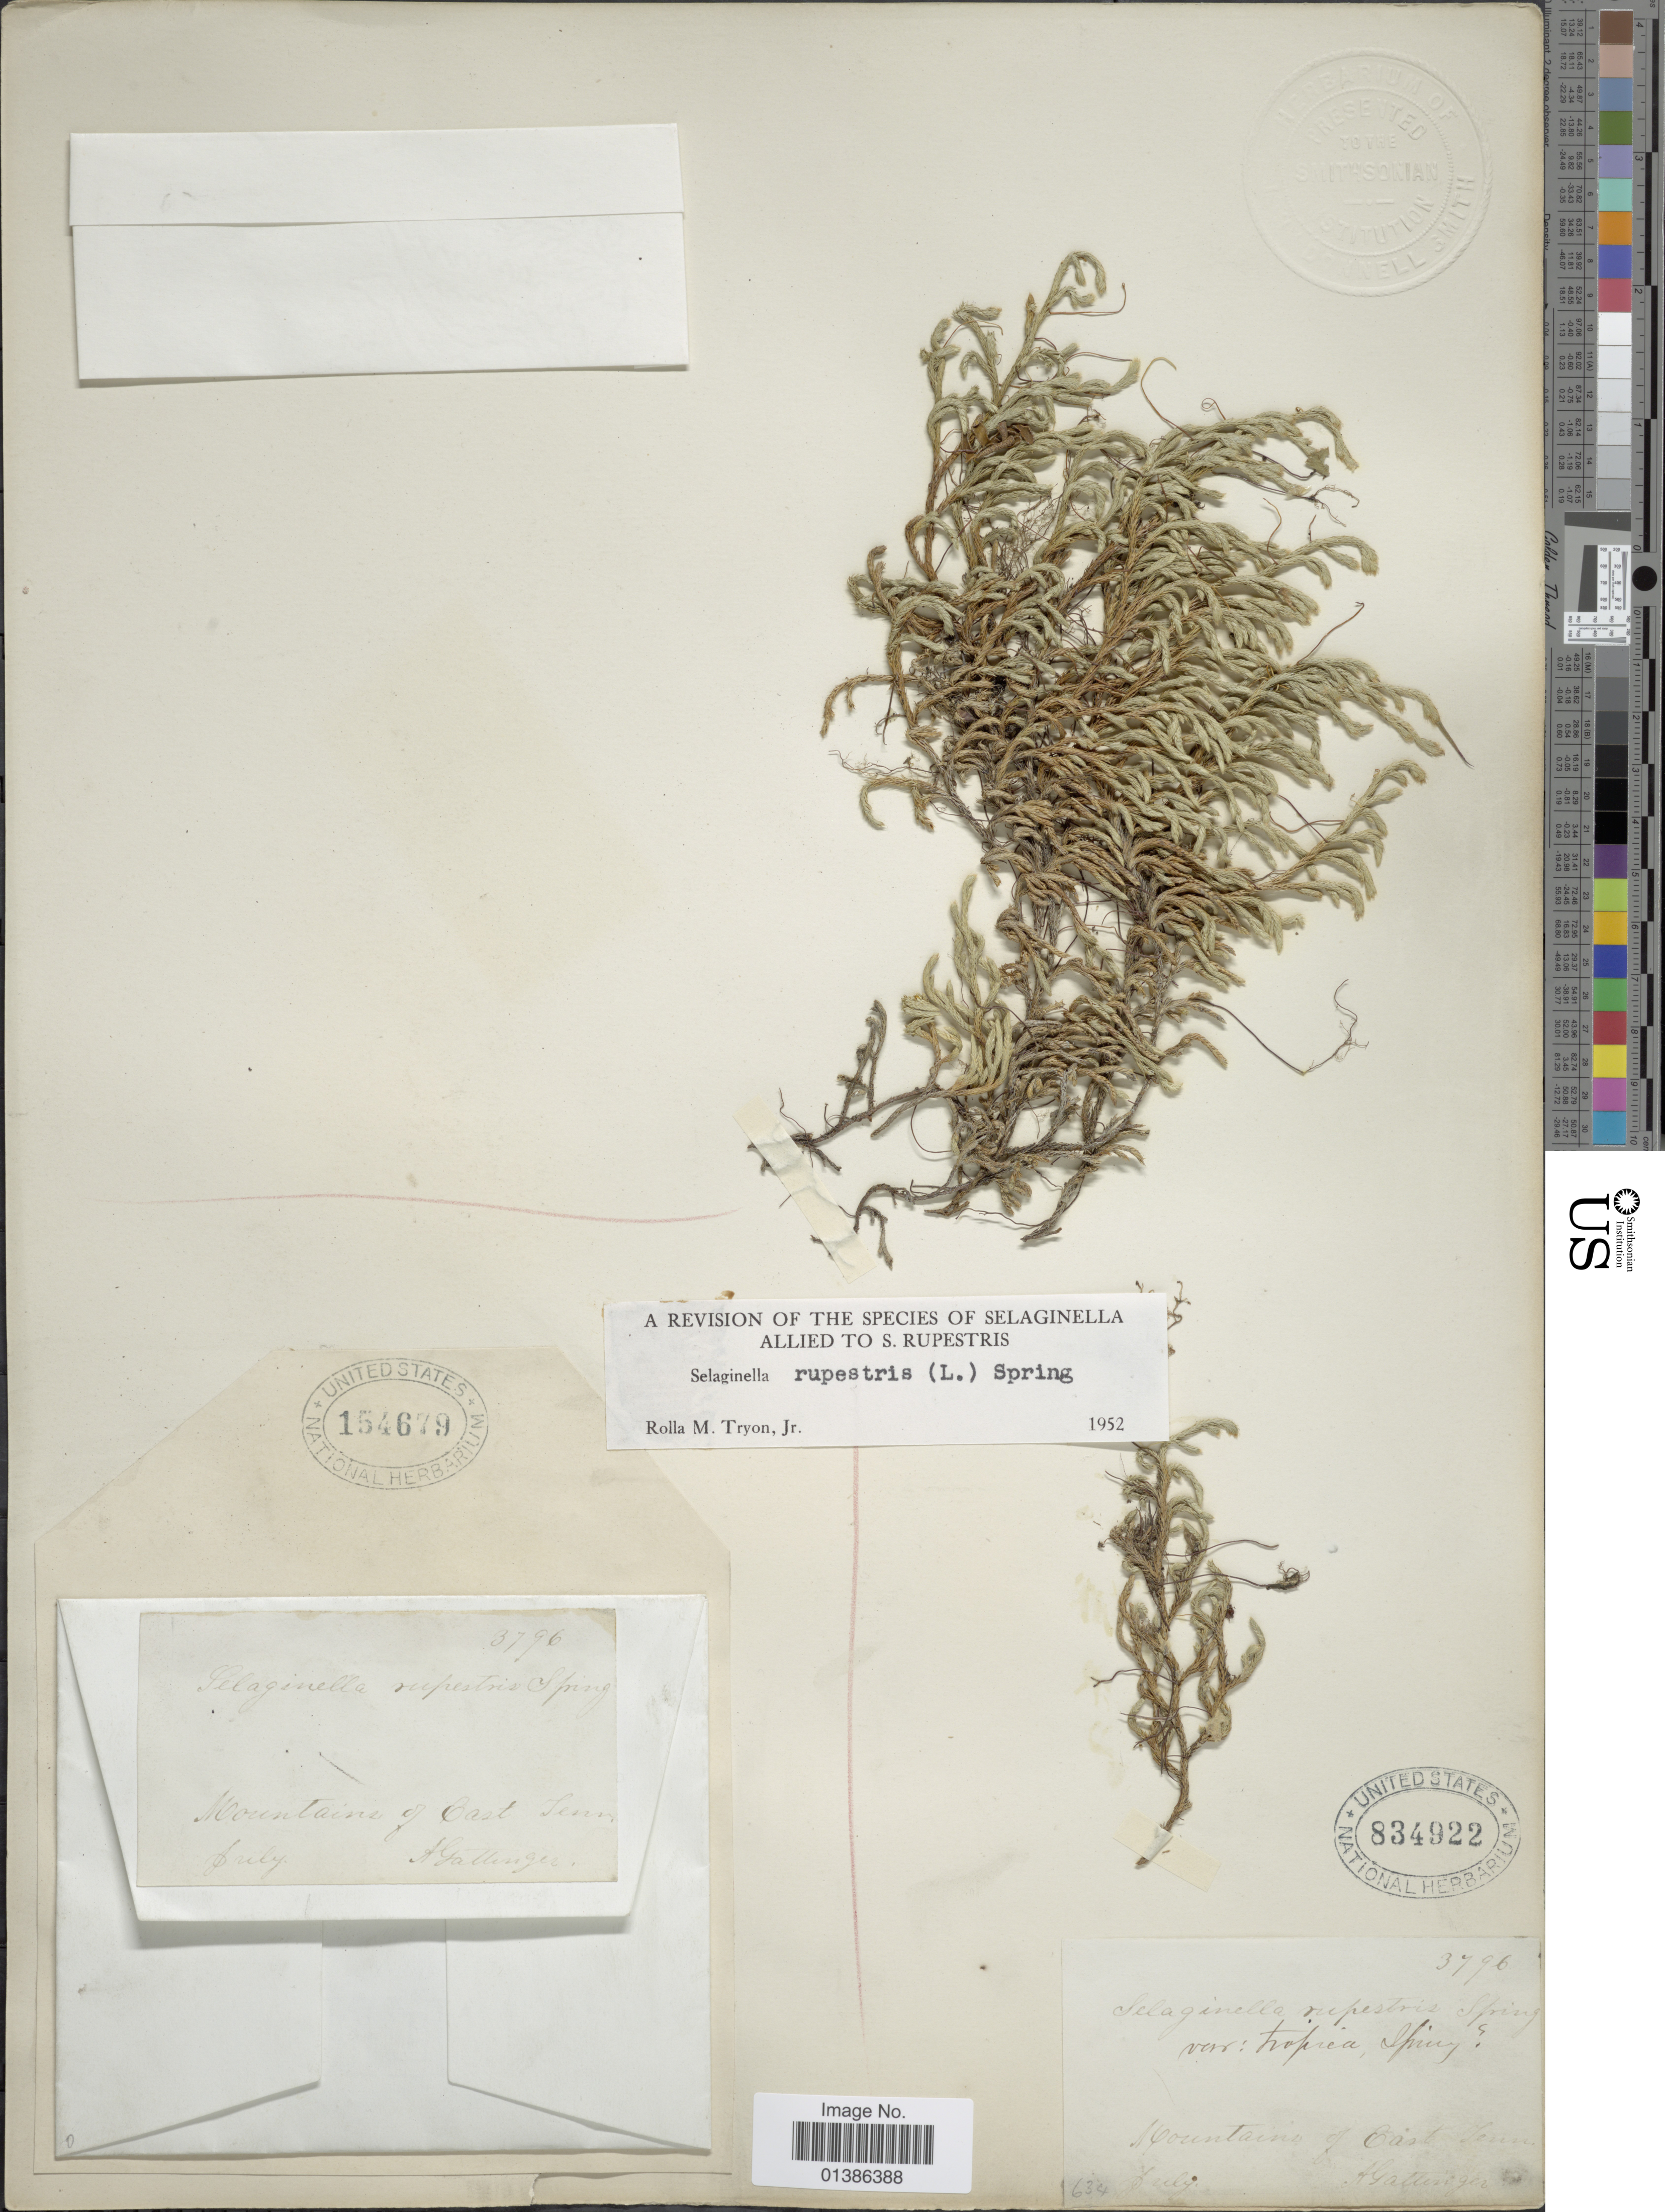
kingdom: Plantae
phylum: Tracheophyta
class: Lycopodiopsida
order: Selaginellales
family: Selaginellaceae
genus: Selaginella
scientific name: Selaginella rupestris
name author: (L.) Spring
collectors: A. Gattinger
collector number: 3796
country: United States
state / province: Tennessee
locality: Mountain of East Tenn.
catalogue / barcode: US 154679-2